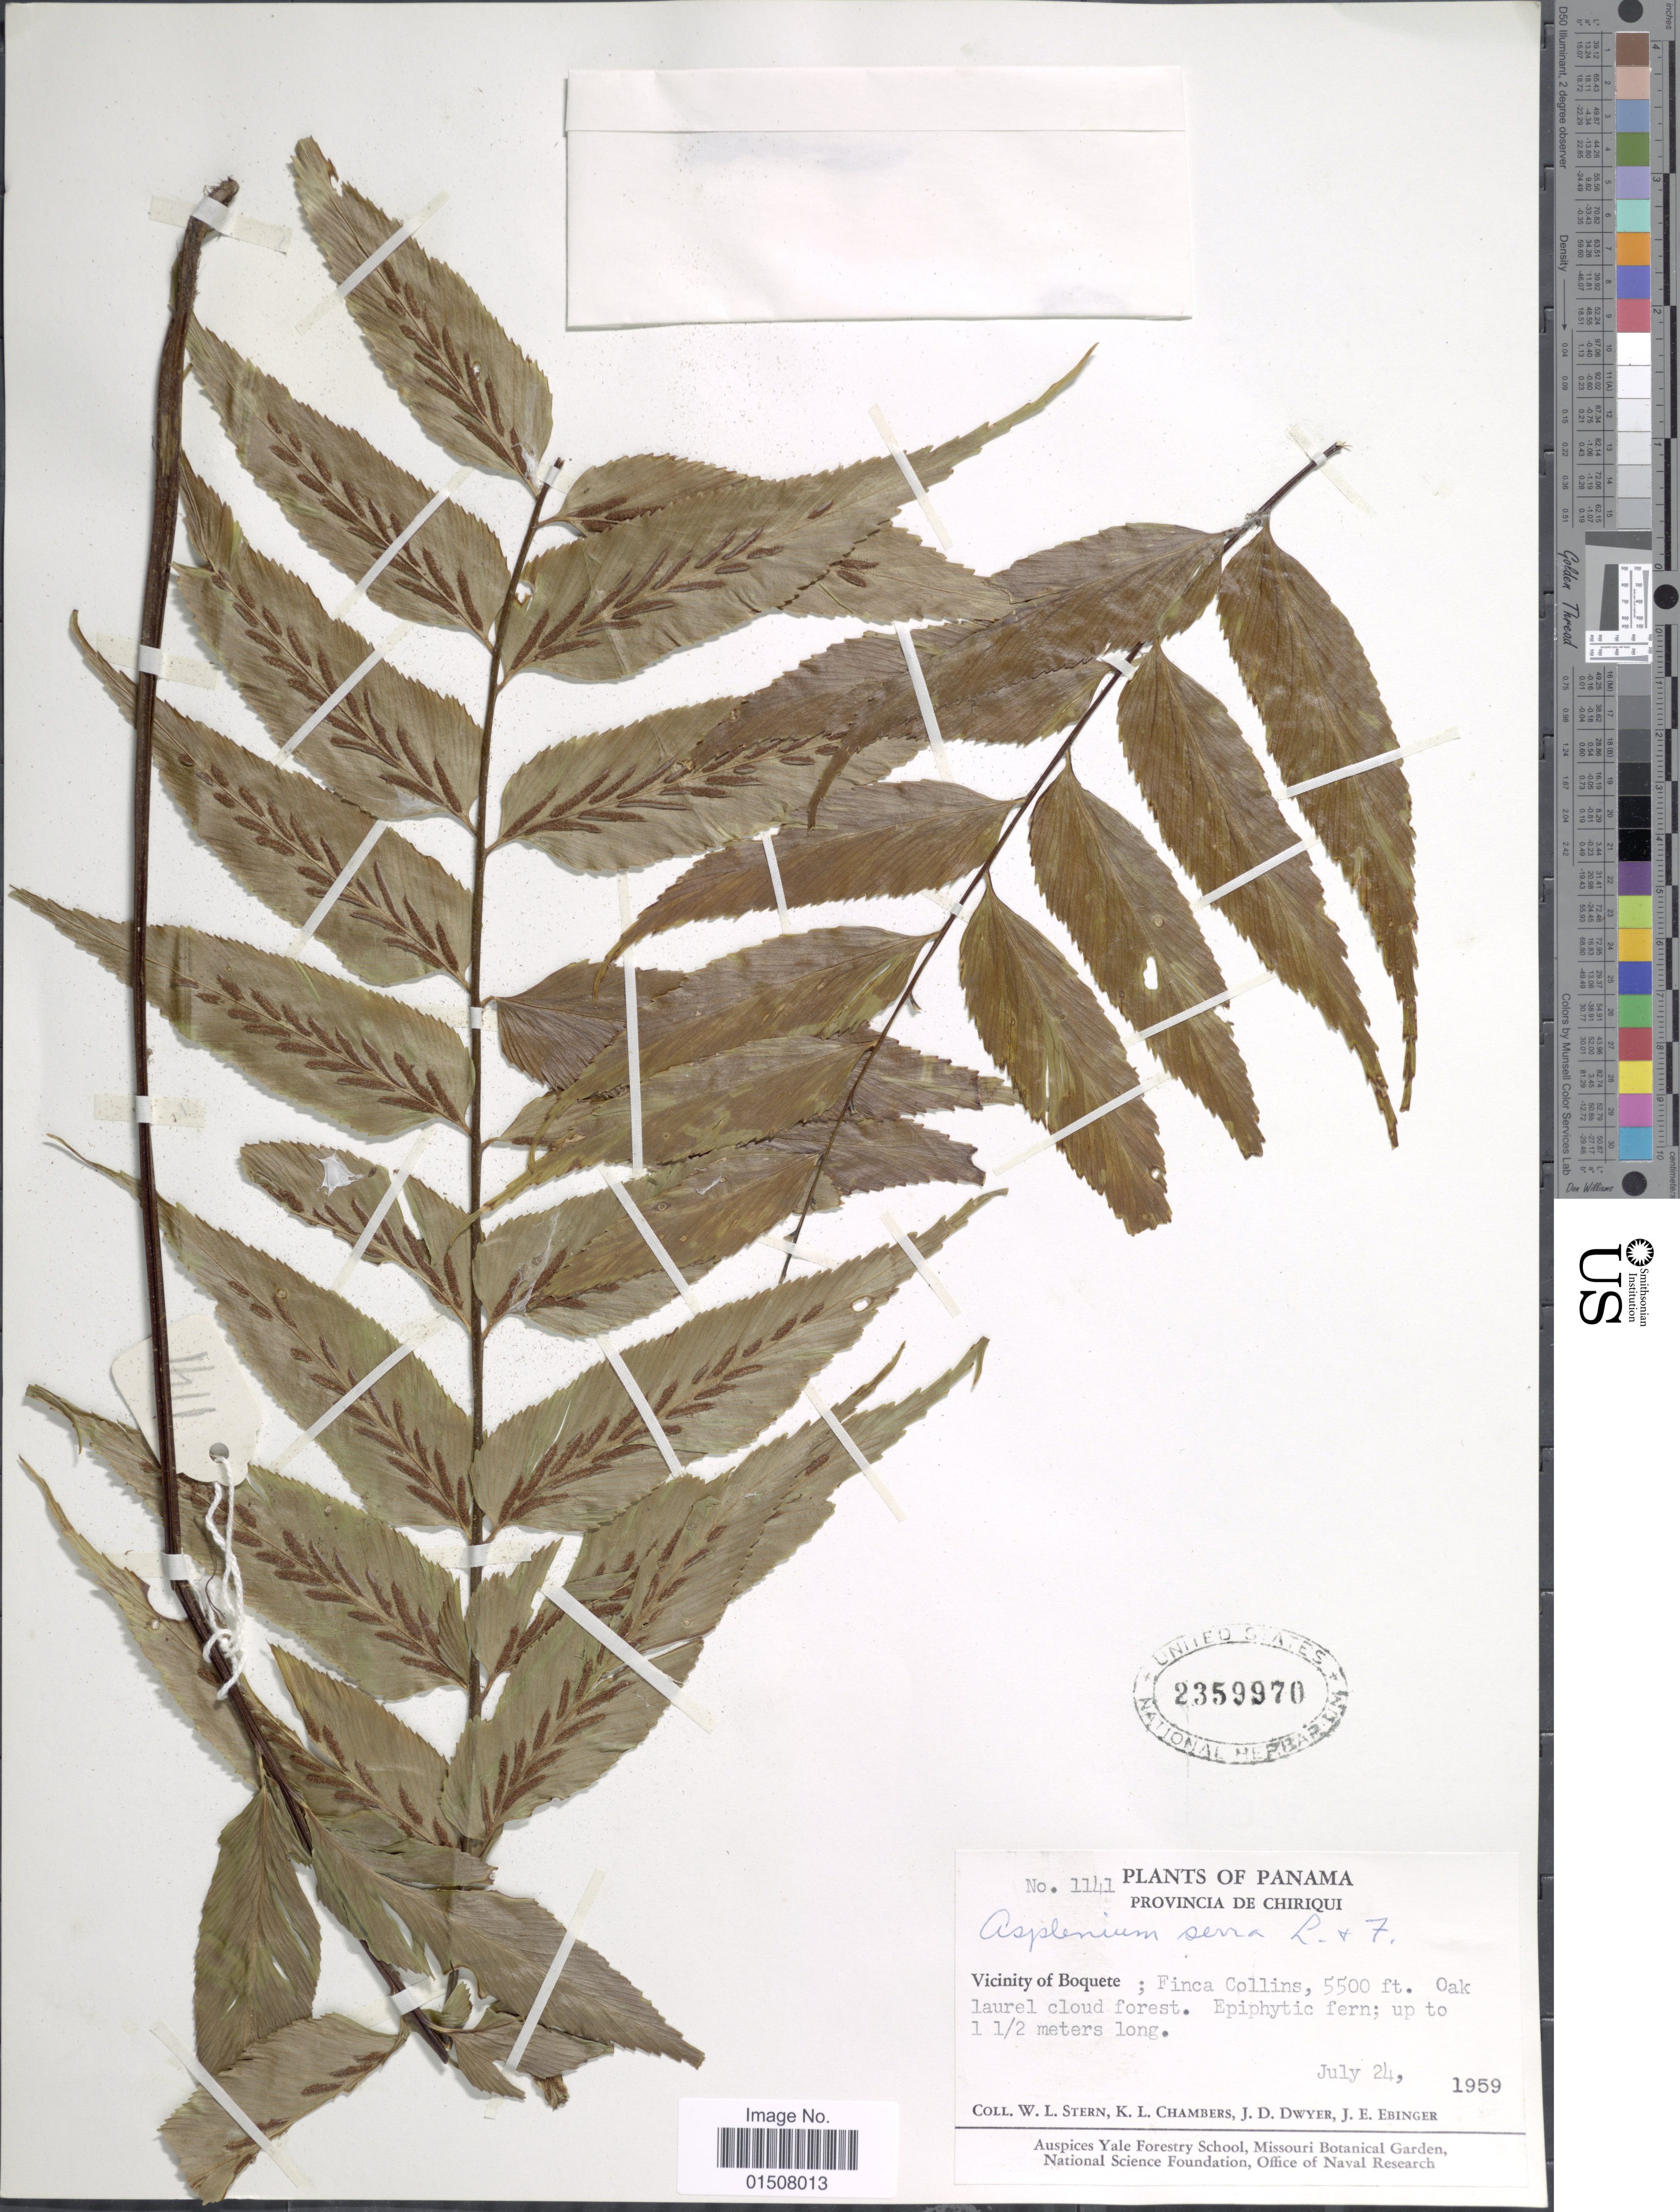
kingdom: Plantae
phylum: Tracheophyta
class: Polypodiopsida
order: Polypodiales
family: Aspleniaceae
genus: Asplenium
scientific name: Asplenium serra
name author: Langsd. & Fisch.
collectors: W. L. Stern, K. Chambers, J. D. Dwyer & J. Ebinger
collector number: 1141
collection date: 1959-07-24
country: Panama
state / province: Chiriqui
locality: Vicinity of Boquete; Finca Collins, Oak laurel cloud forest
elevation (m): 1676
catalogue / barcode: US 2359970